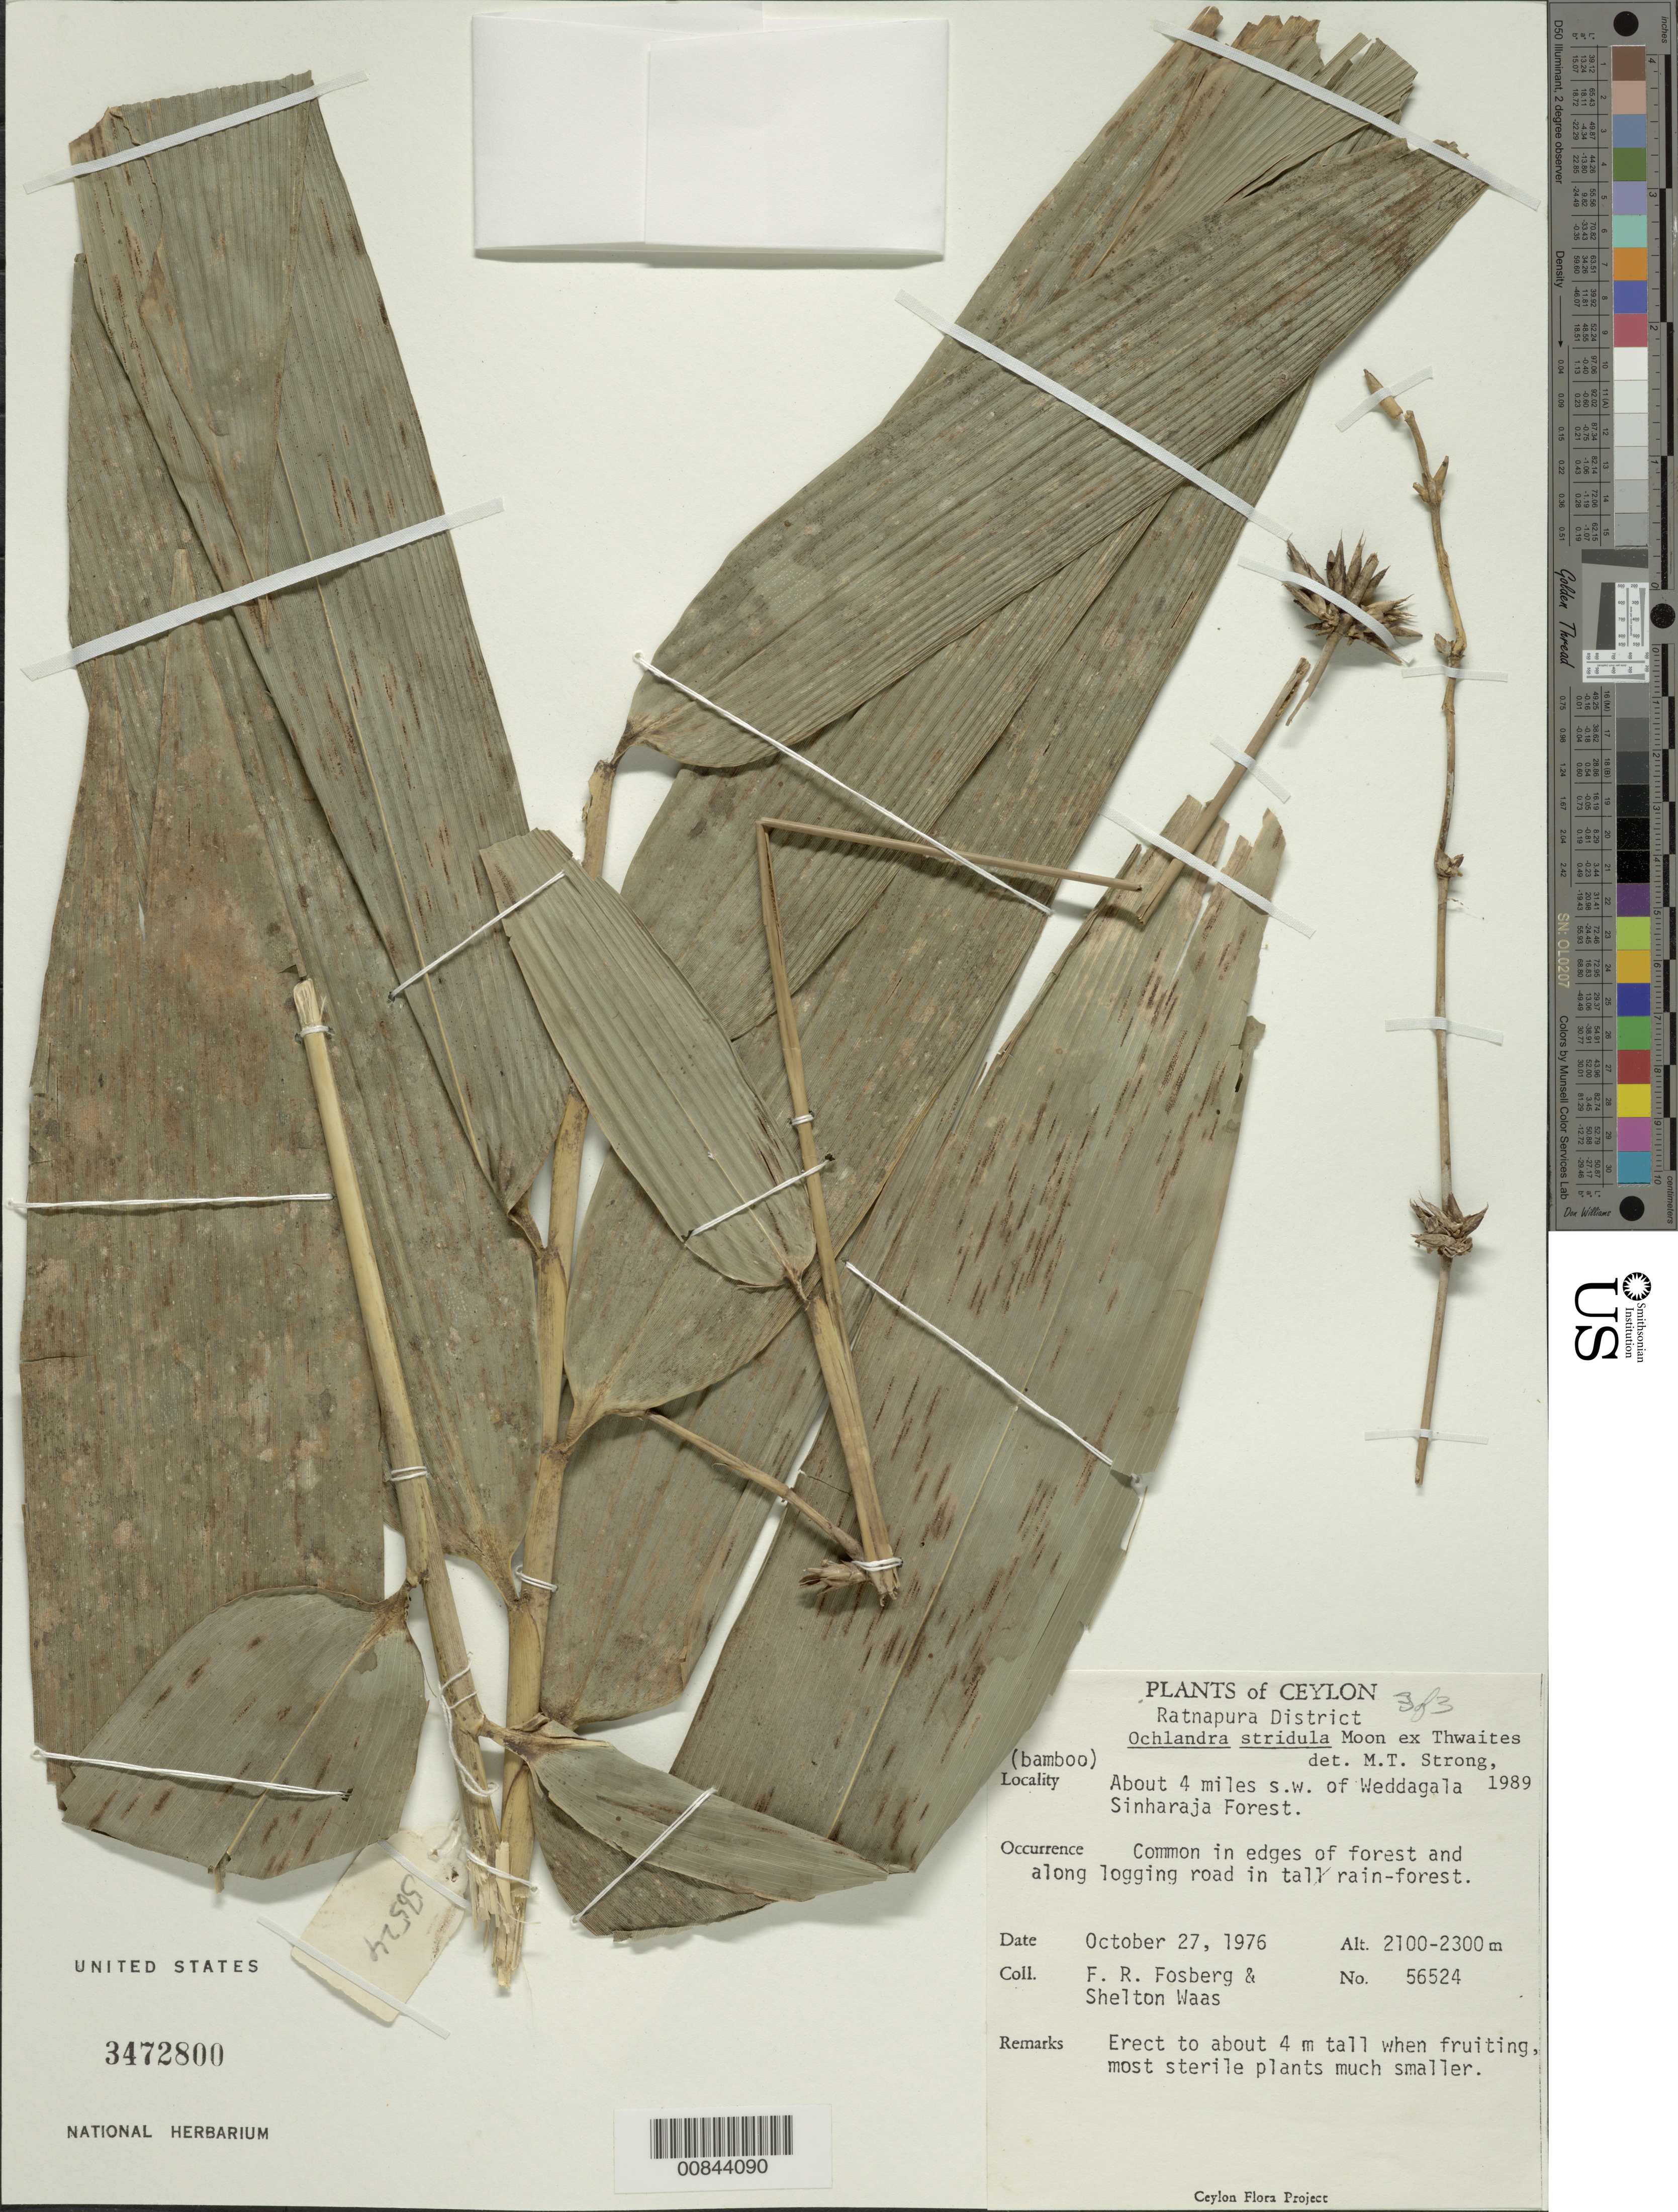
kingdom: Plantae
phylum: Tracheophyta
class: Liliopsida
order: Poales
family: Poaceae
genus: Ochlandra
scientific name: Ochlandra stridula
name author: Moon ex Thwaites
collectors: F. R. Fosberg & S. Waas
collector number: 56524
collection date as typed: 27 Oct 1976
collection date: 1976-10-27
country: Sri Lanka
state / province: Sabaragamuwa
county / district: Ratnapura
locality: About 4 mi. SW of Weddagala, Sinharaja Forest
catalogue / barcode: US 3472800